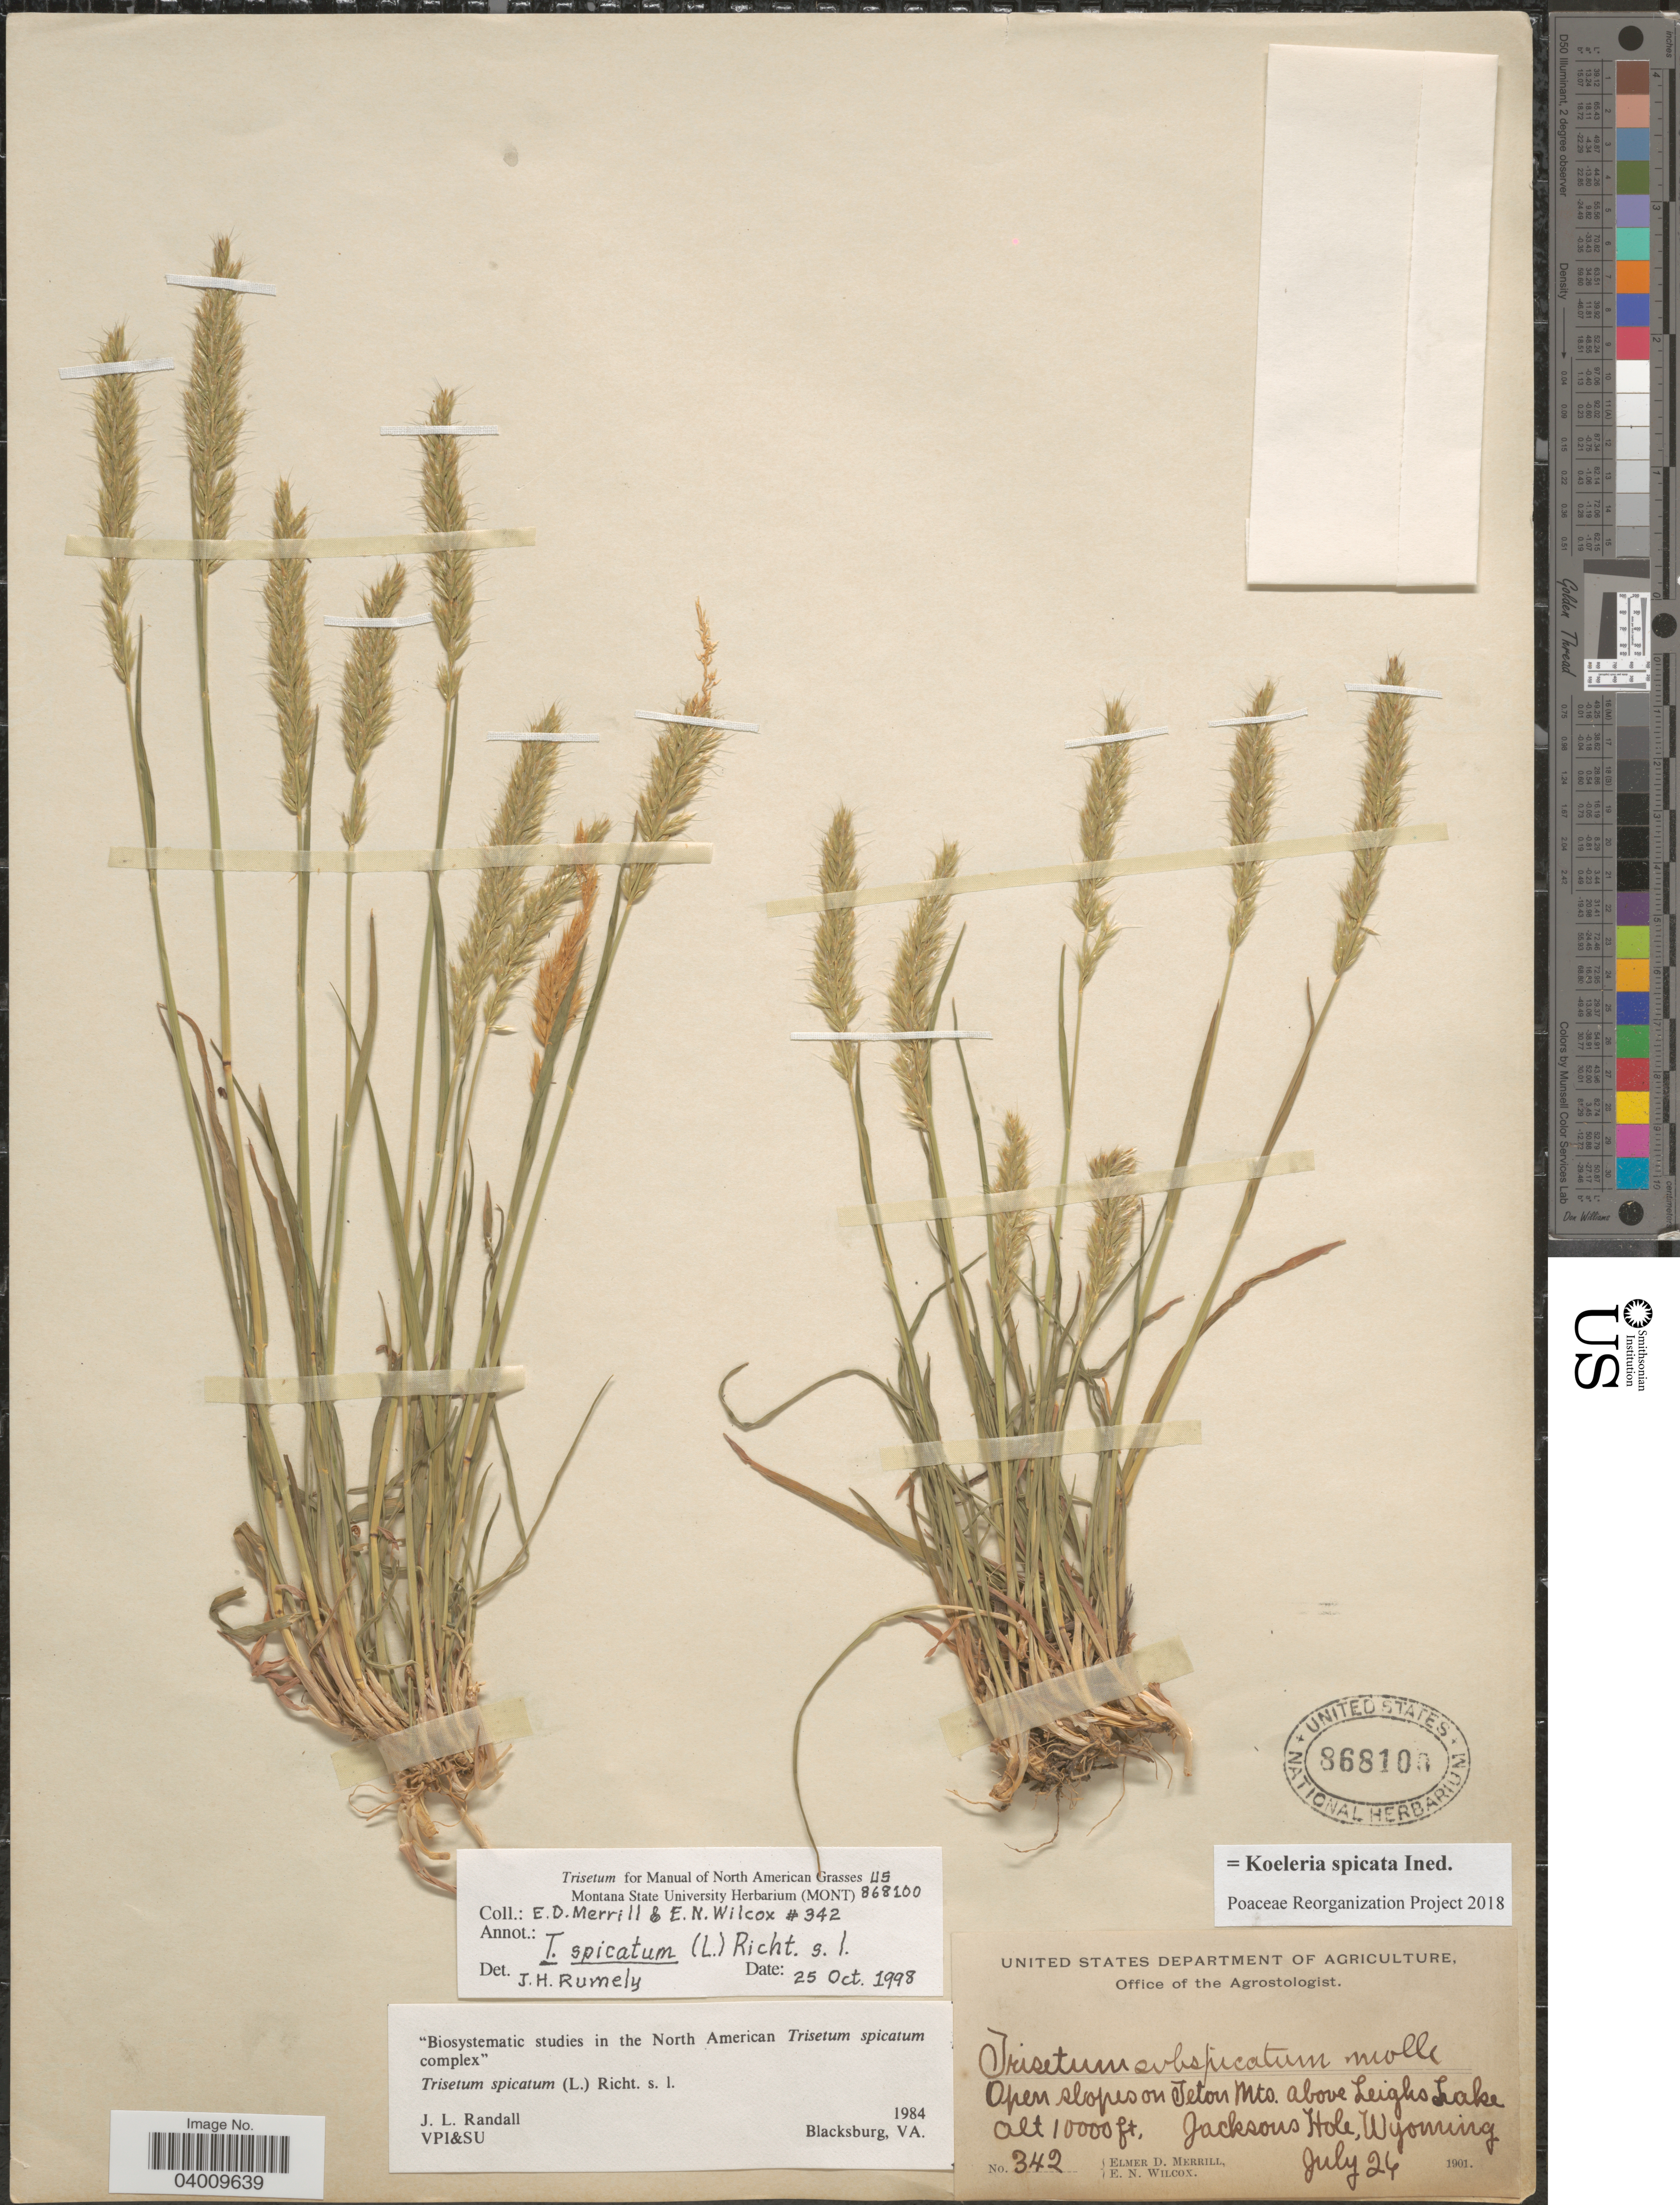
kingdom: Plantae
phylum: Tracheophyta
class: Liliopsida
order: Poales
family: Poaceae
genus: Koeleria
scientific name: Koeleria spicata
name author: (L.) Barberá et al.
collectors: E. D. Merrill & E. Wilcox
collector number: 342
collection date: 1901-07-26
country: United States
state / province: Wyoming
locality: Open slopes on Teton Mts. above Leighs Lake. Jacksons Hole.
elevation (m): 3048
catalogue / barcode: US 868100